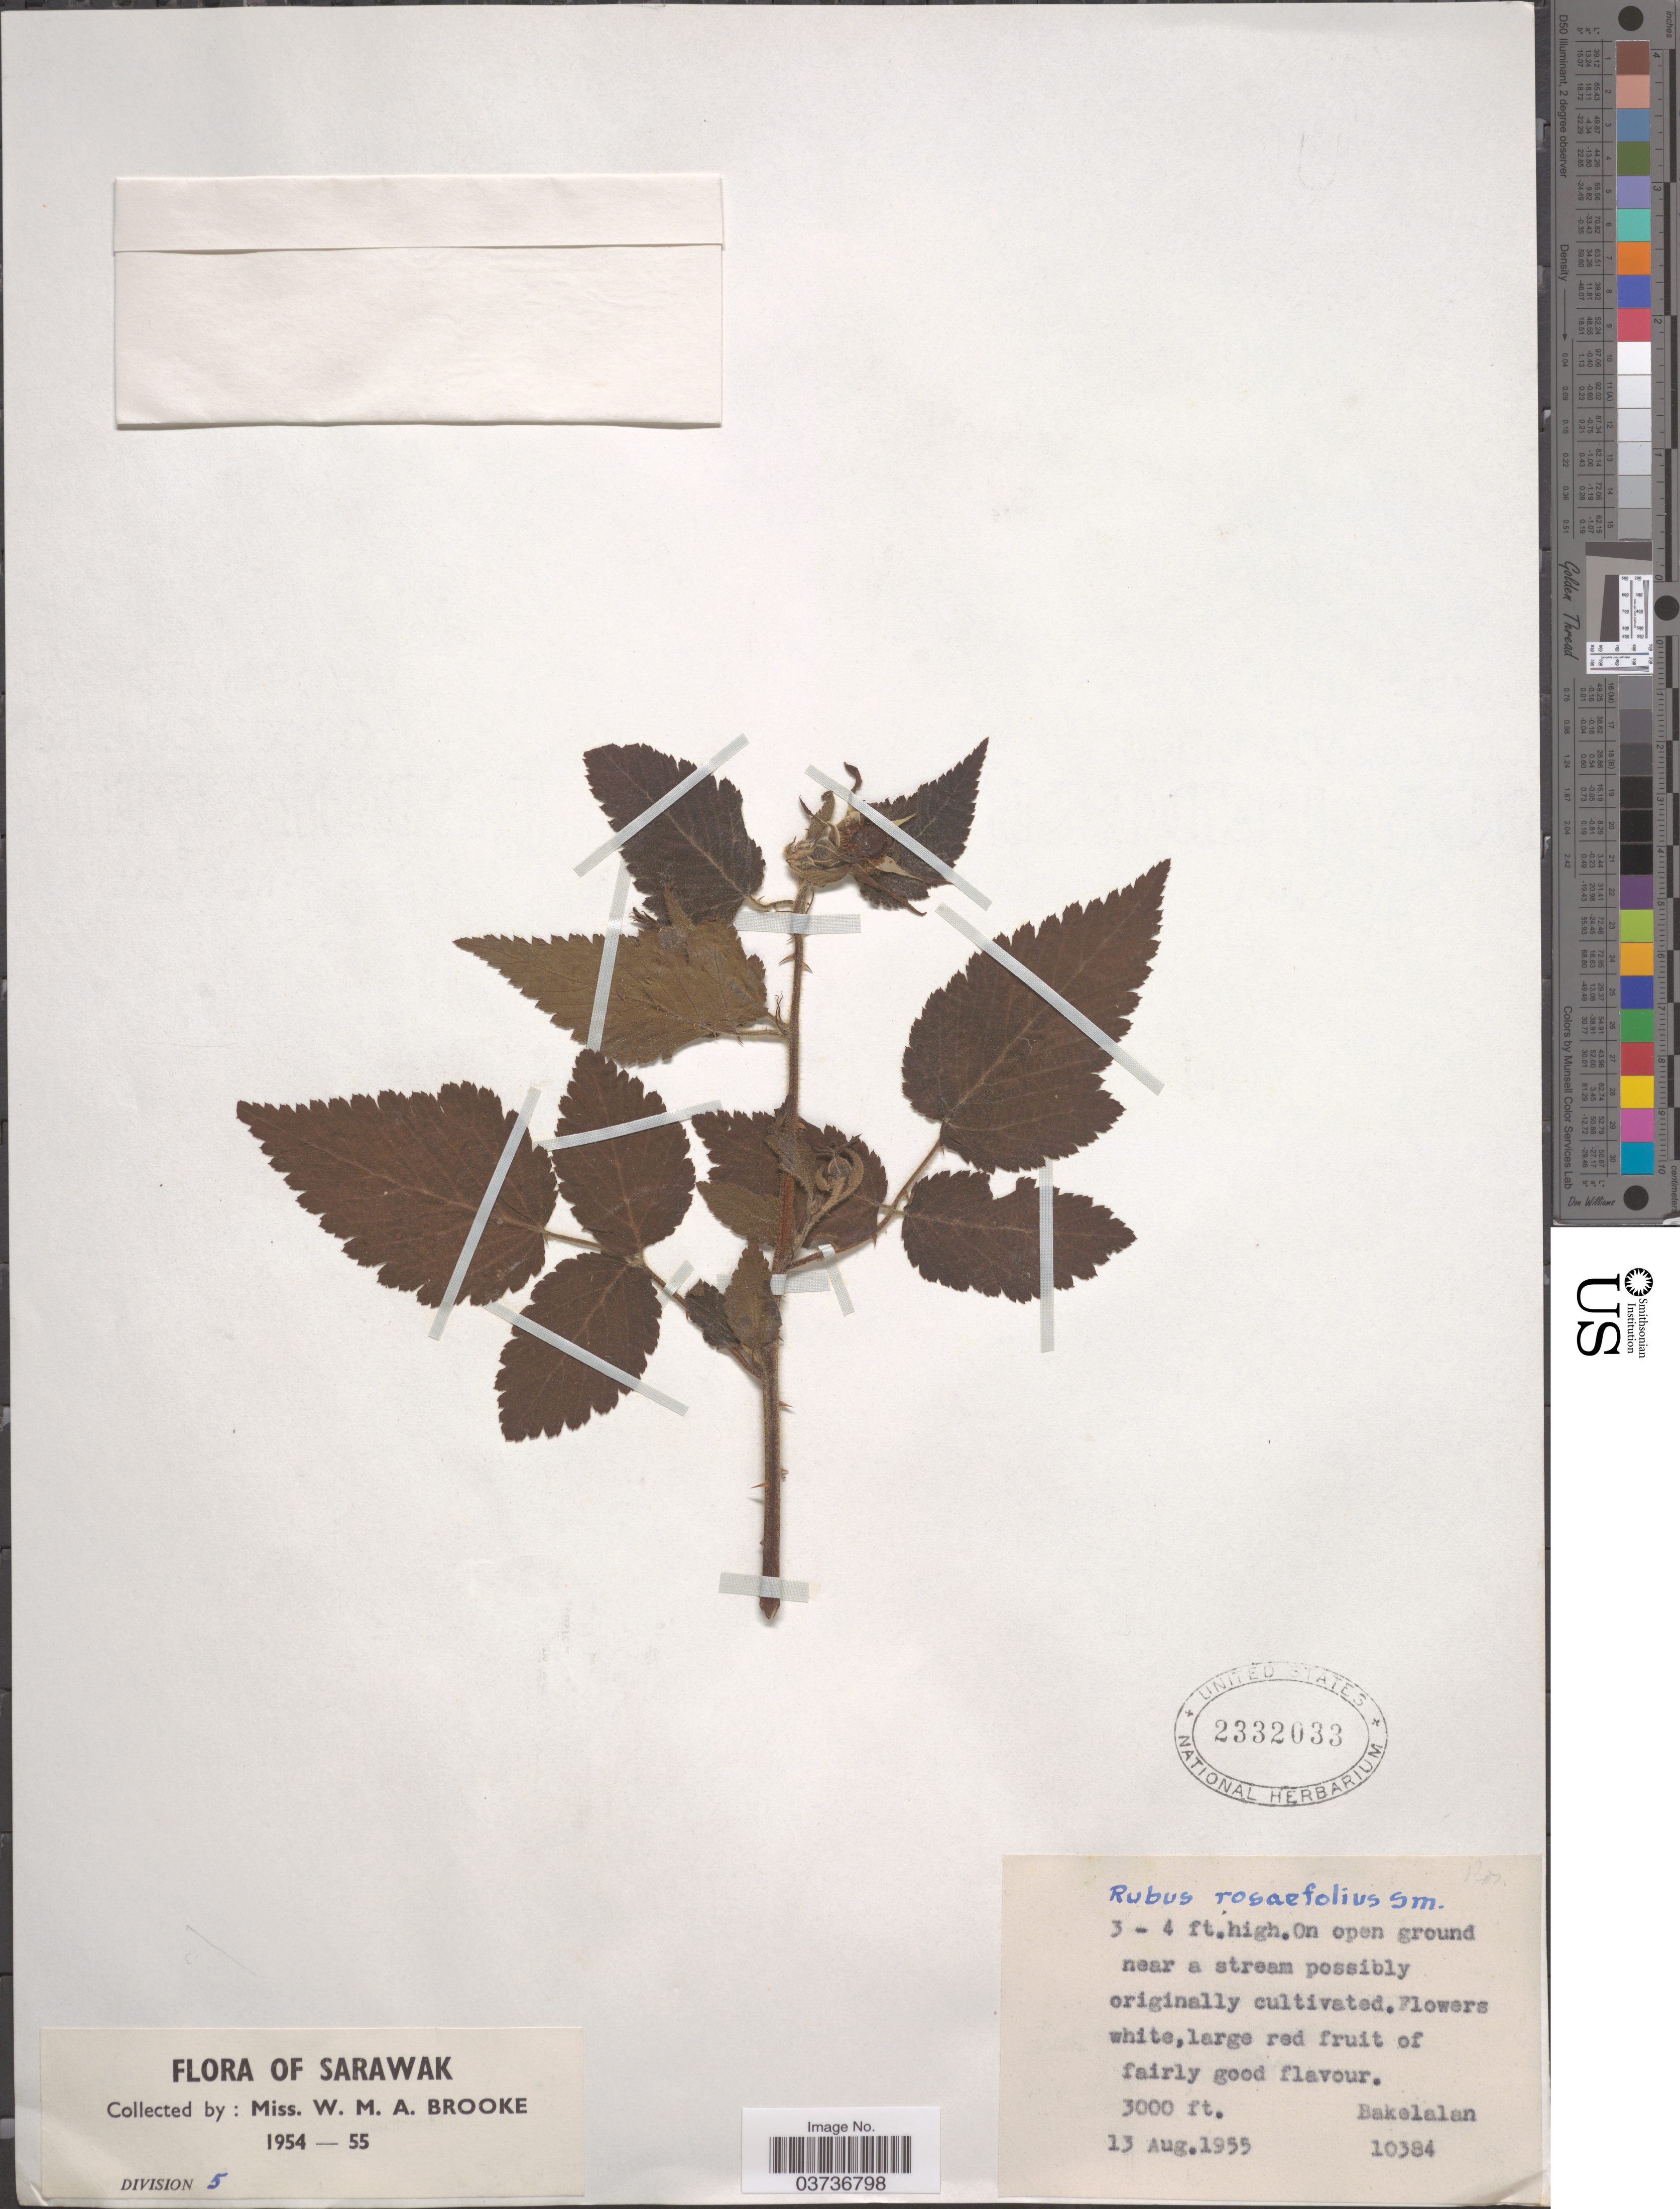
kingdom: Plantae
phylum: Tracheophyta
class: Magnoliopsida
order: Rosales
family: Rosaceae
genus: Rubus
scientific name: Rubus rosaefolius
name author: Sm.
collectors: W. Brooke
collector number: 10384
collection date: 1955-08-13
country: Malaysia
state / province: Sarawak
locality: Bakelalan.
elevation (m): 914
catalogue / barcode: US 2332033